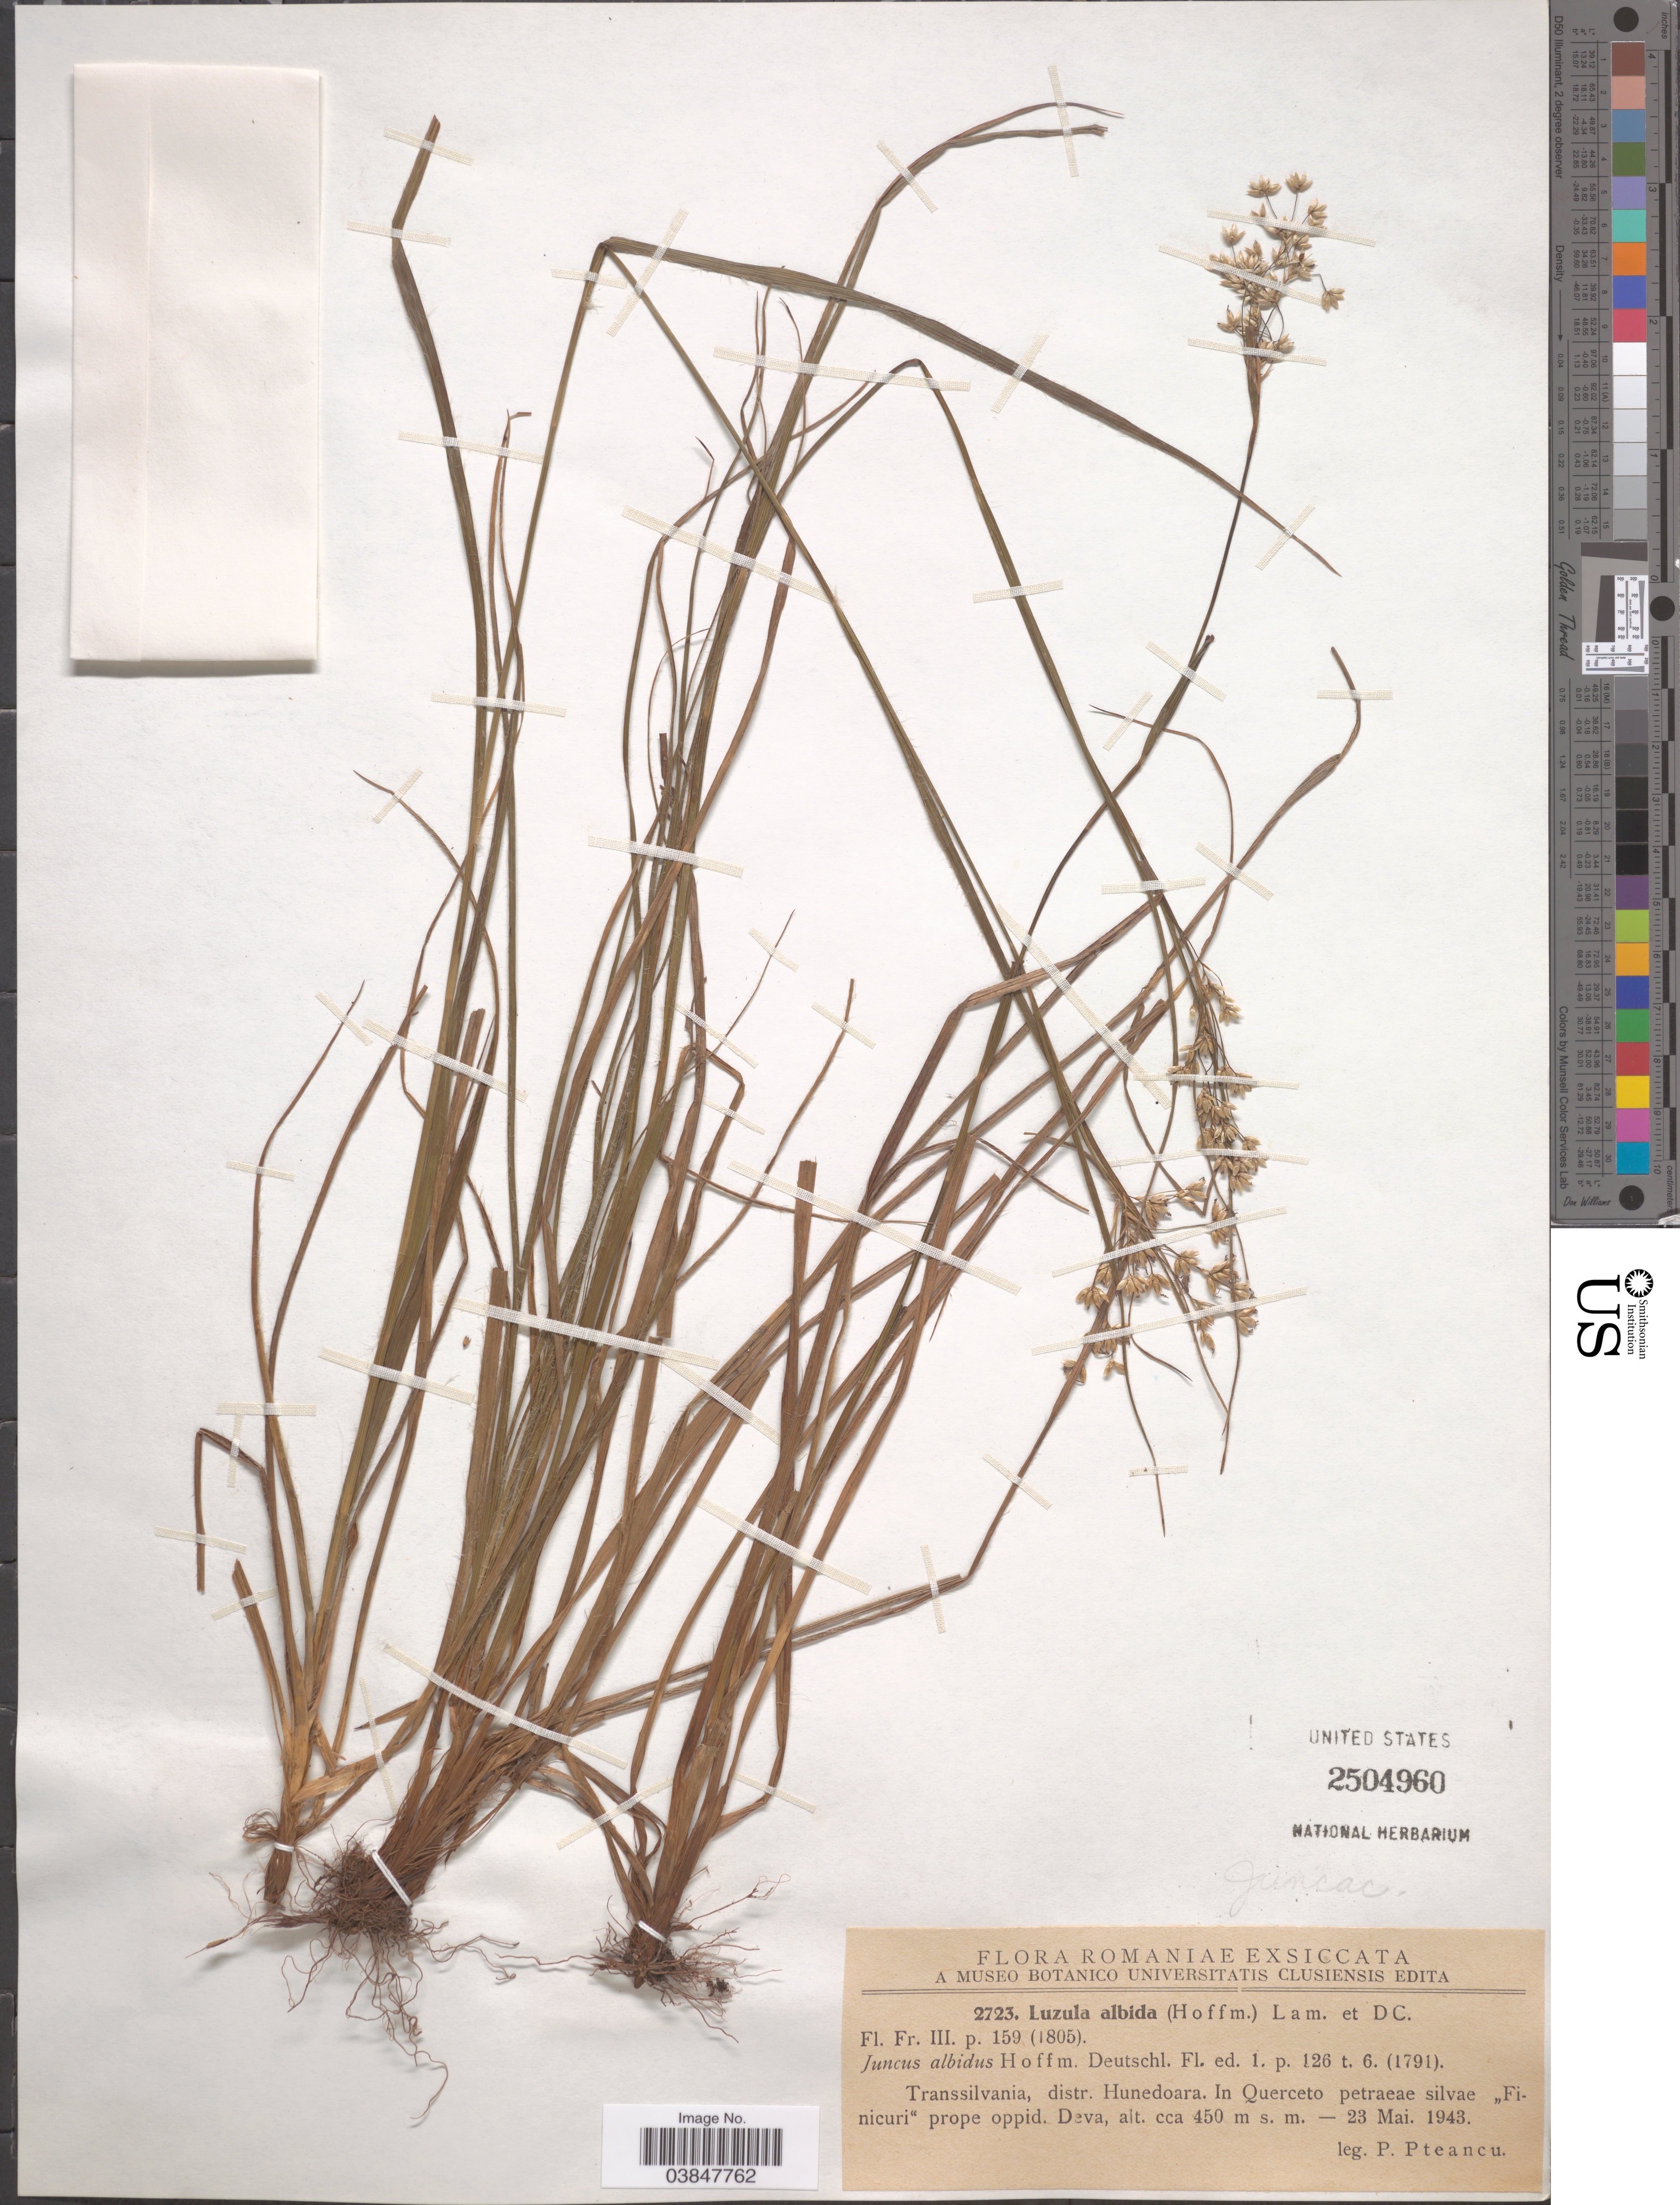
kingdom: Plantae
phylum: Tracheophyta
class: Liliopsida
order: Poales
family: Juncaceae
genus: Luzula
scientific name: Luzula albida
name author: (Hoffm.) DC.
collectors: P. Pteancu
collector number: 2723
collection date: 1943-05-23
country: Romania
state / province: Hunedoara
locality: Romaniae. Transsilvania, distr. Hunedoara. In Querceto petraeae silvae "Finicuri" prope oppid. Deva.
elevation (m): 450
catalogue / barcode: US 2504960